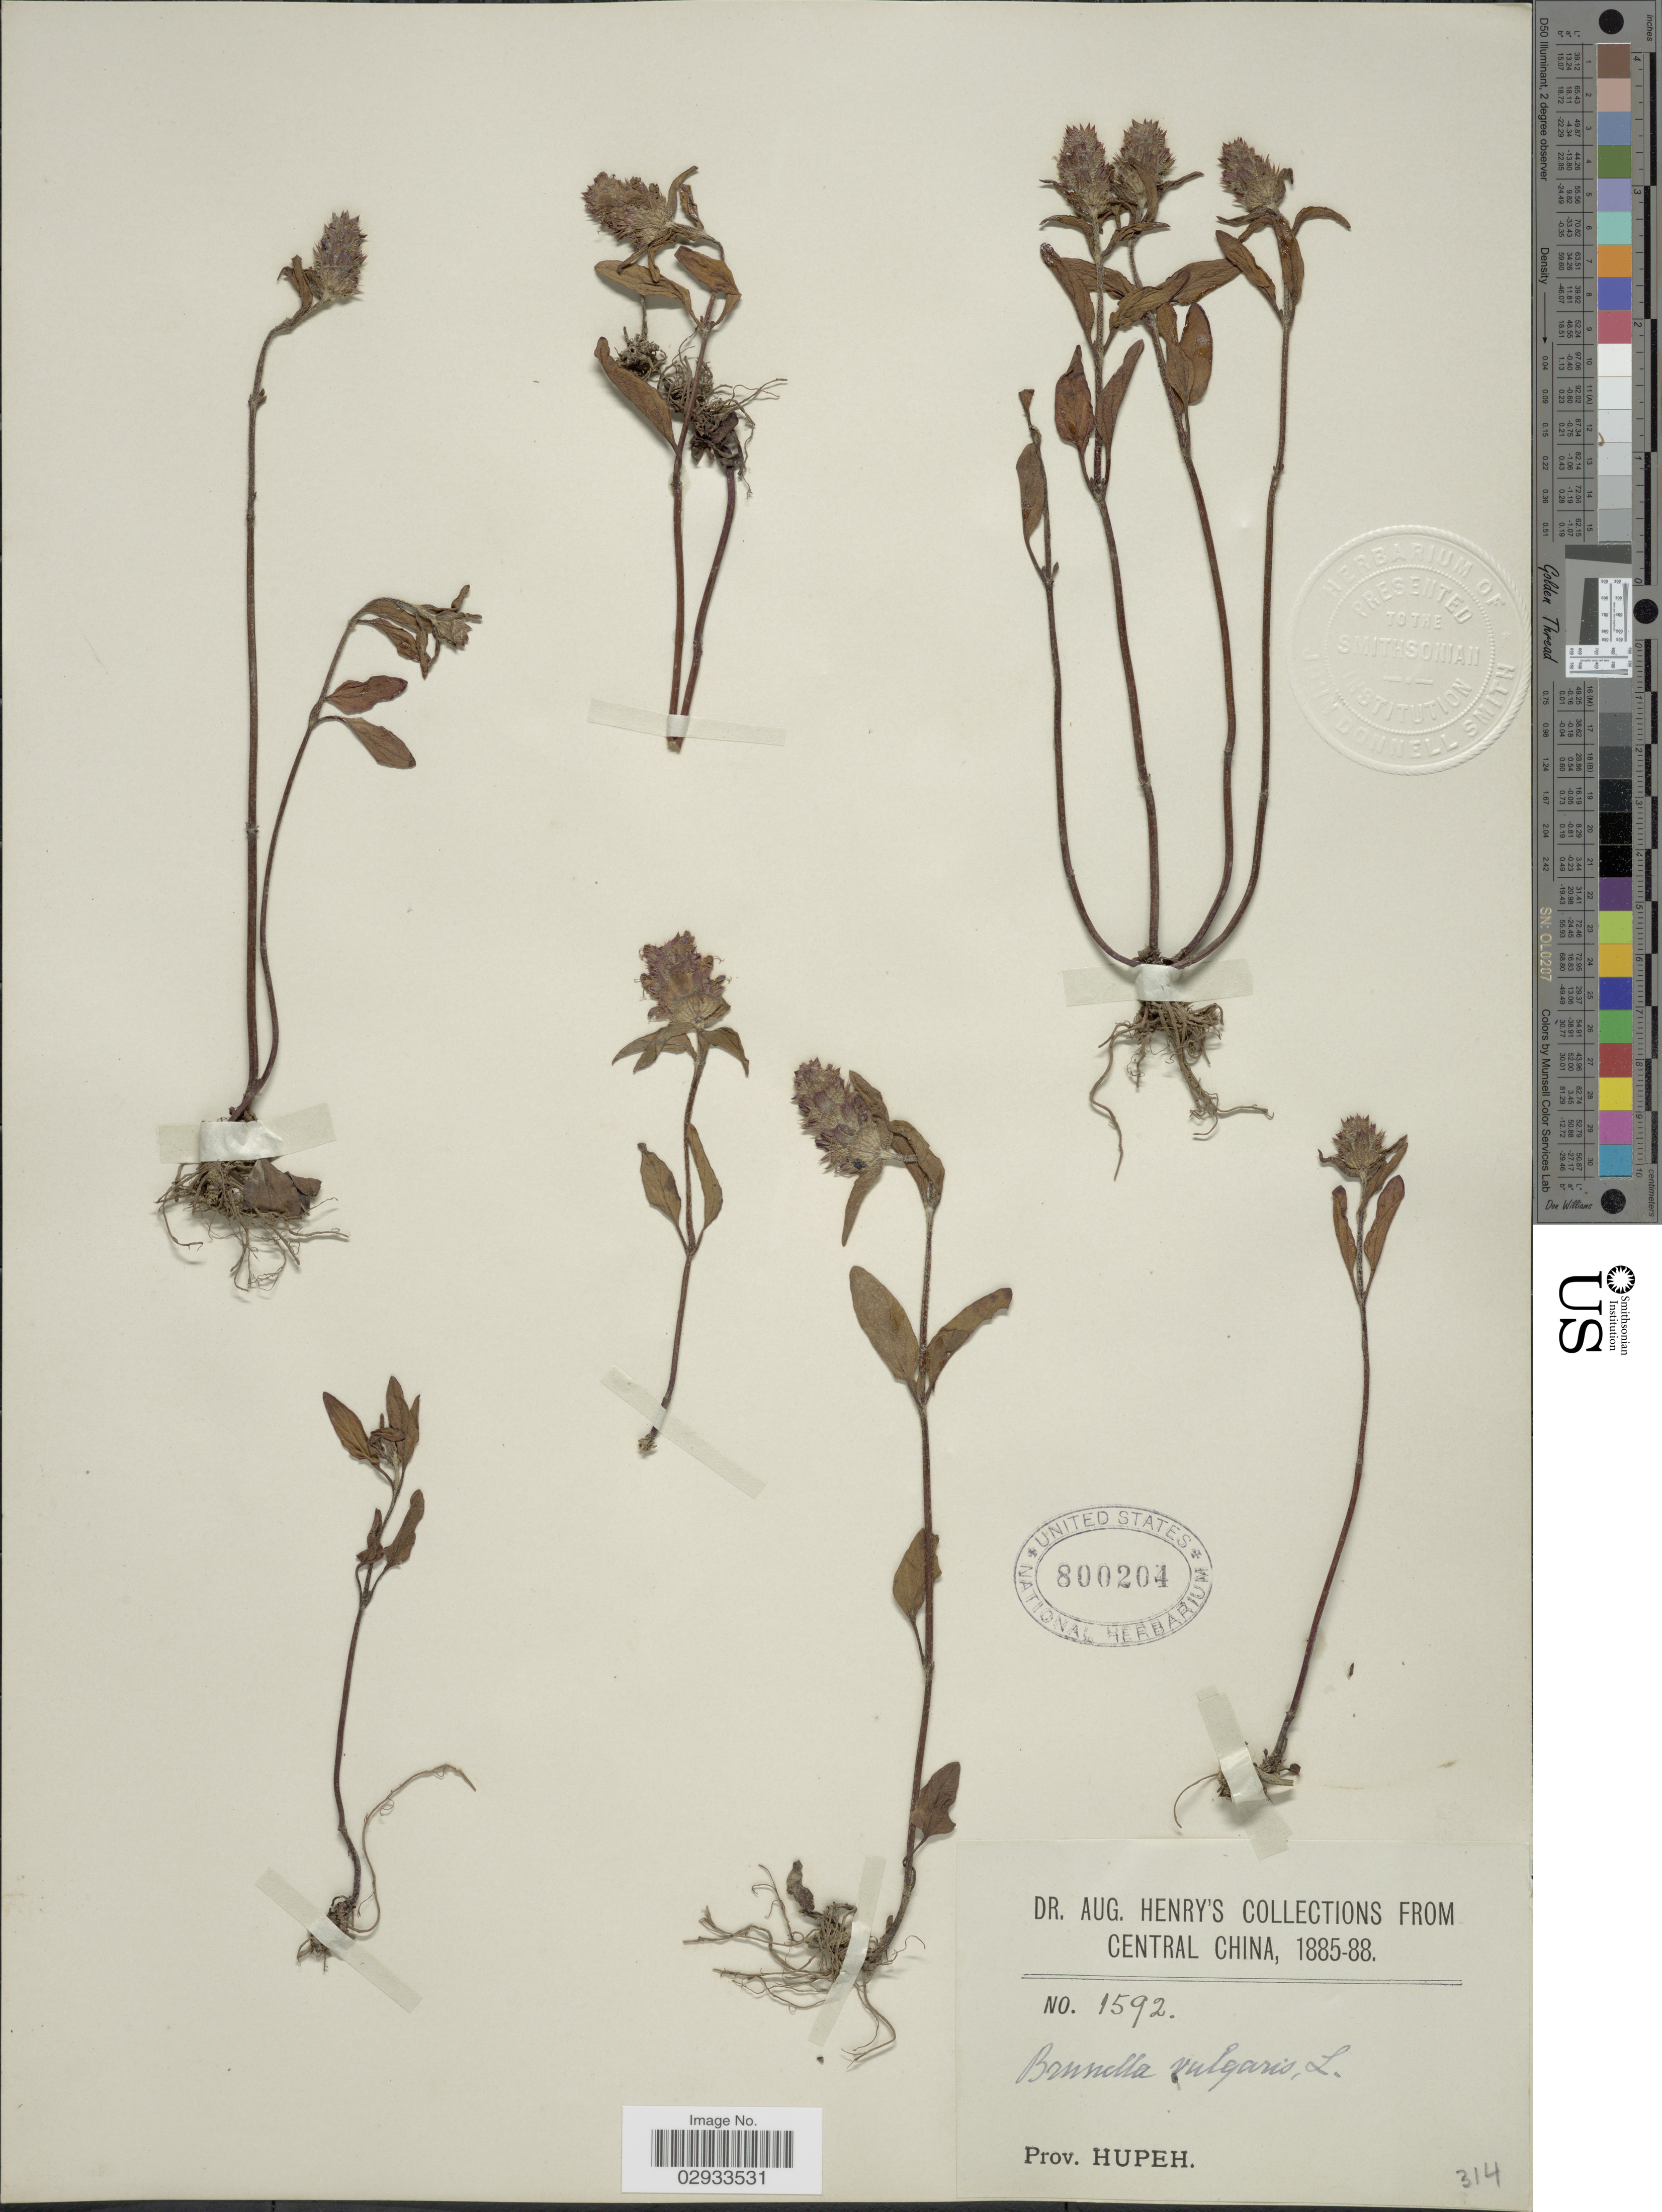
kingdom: Plantae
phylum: Tracheophyta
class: Magnoliopsida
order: Lamiales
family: Lamiaceae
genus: Prunella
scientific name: Prunella vulgaris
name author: L.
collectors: A. Henry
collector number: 1592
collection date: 1885/1888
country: China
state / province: Hubei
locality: Prov. Hupeh, Central China.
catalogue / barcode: US 800204